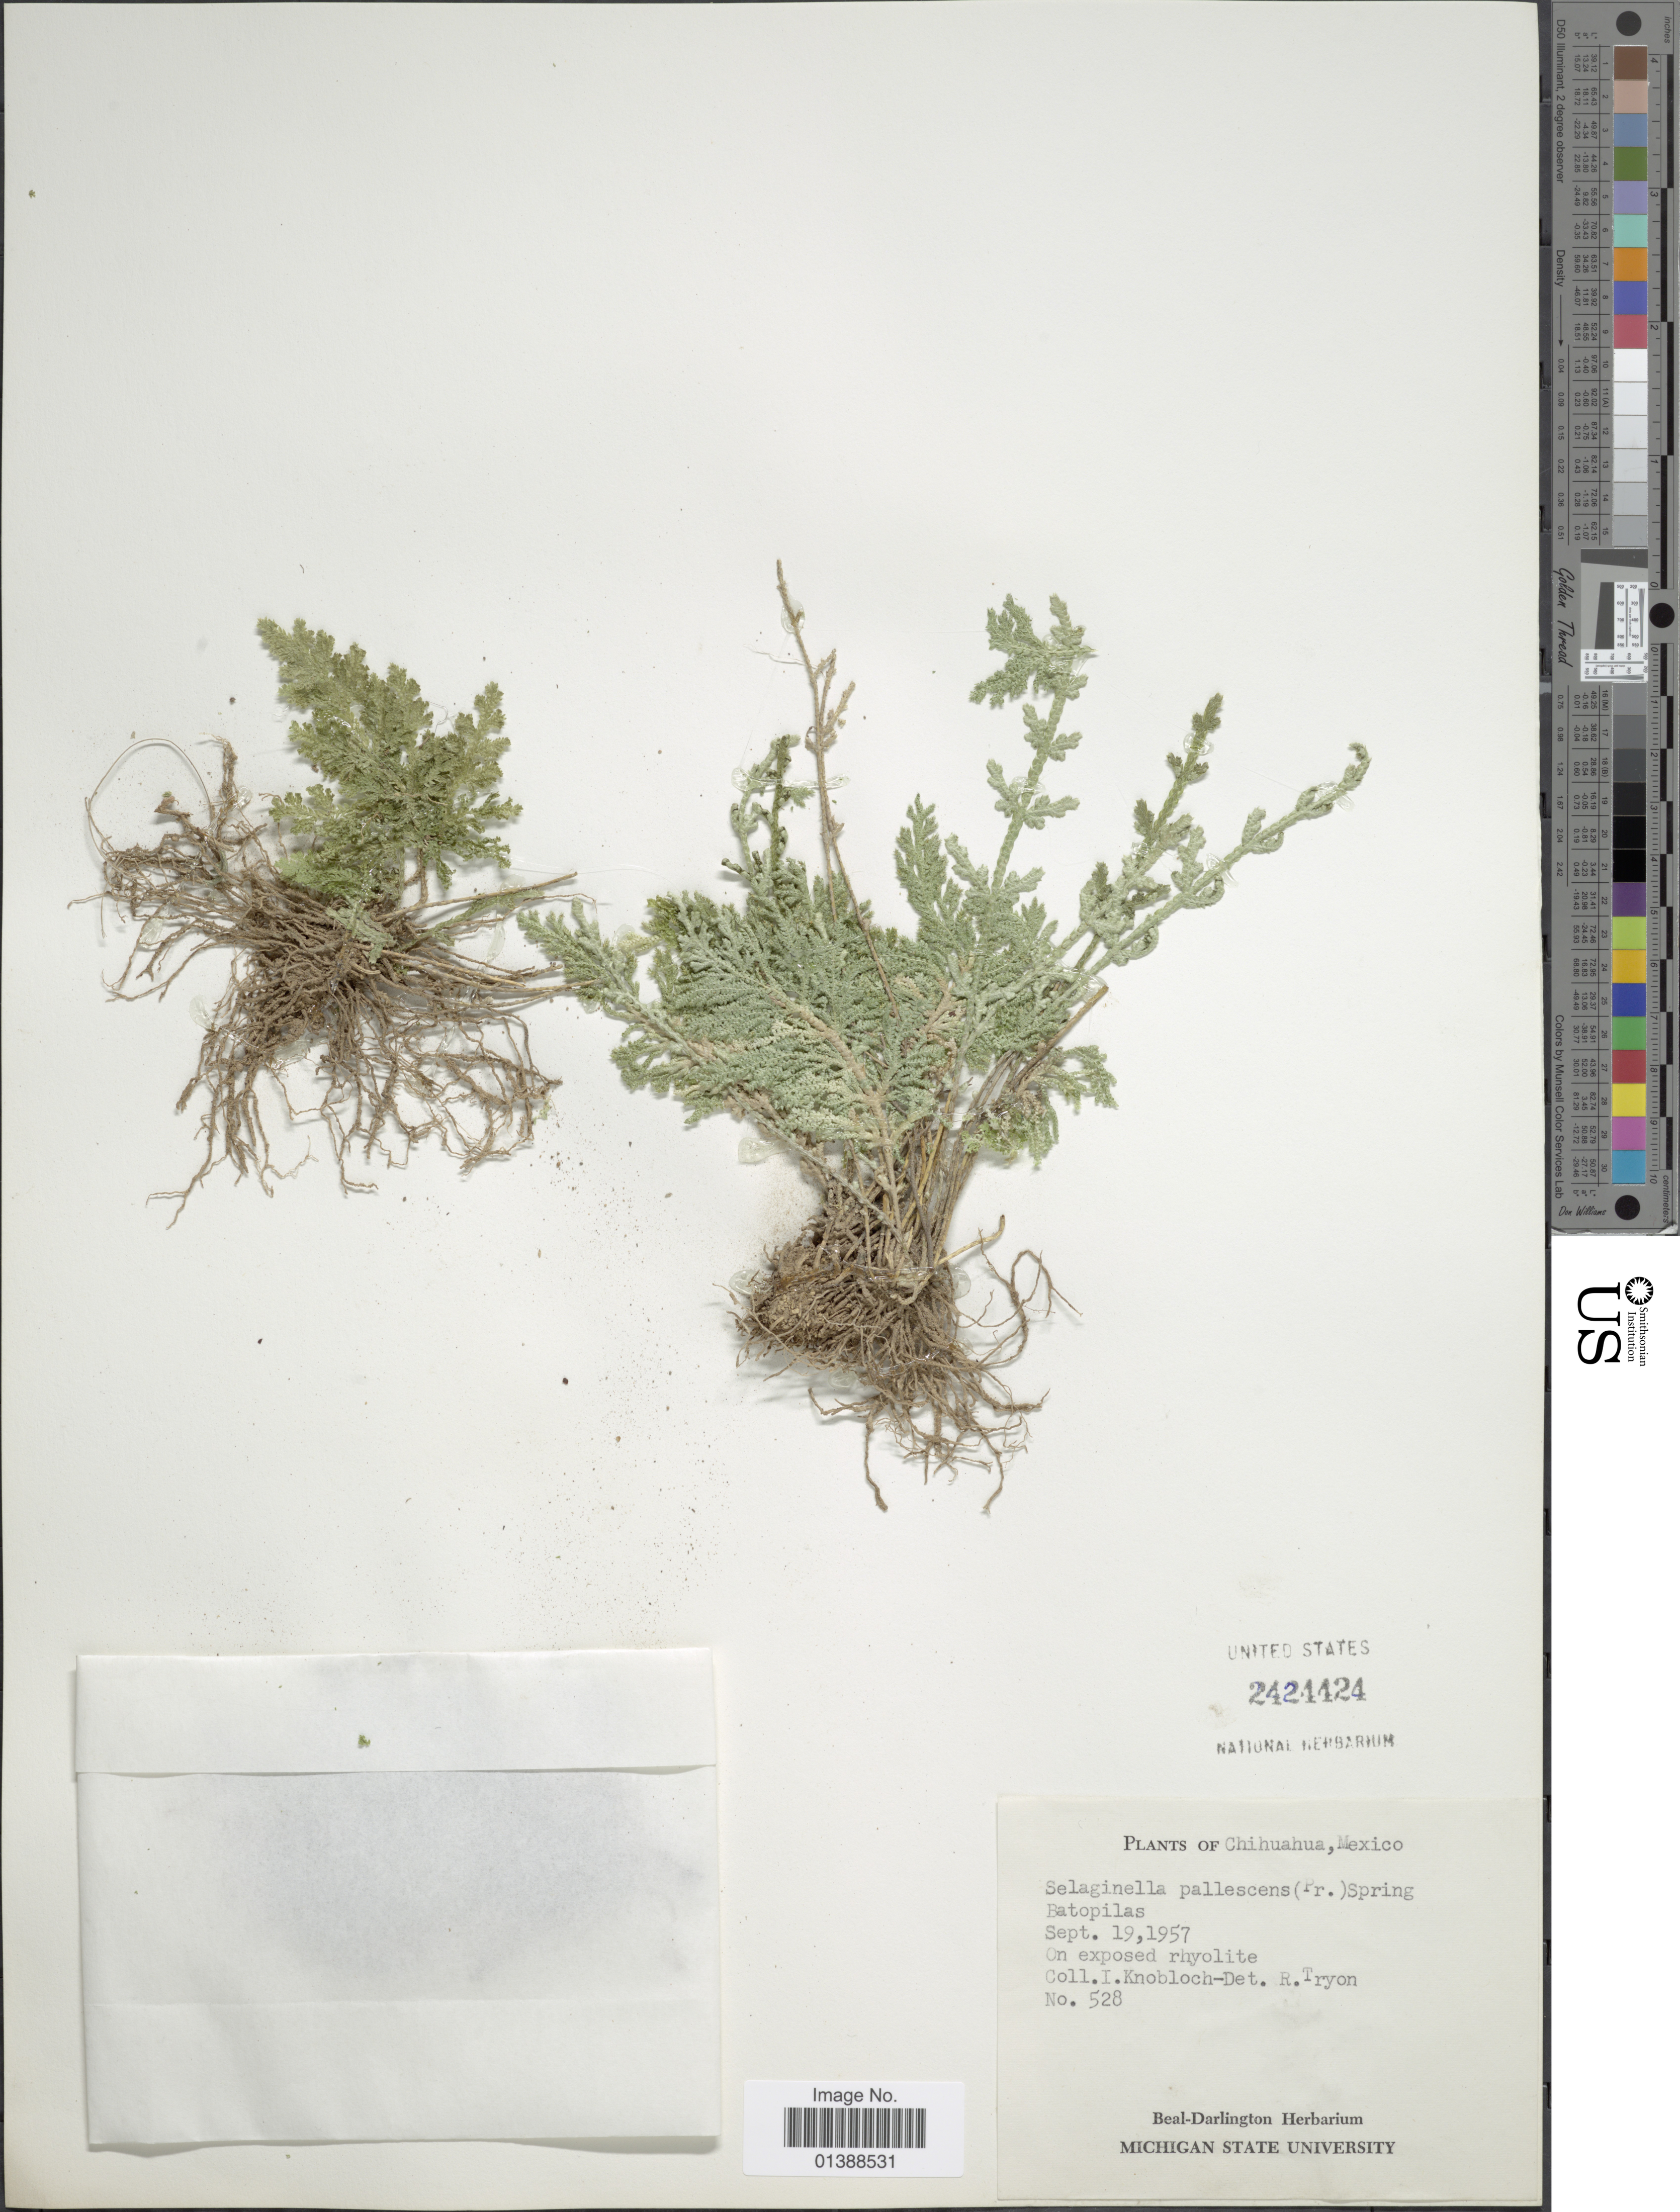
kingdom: Plantae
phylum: Tracheophyta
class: Lycopodiopsida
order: Selaginellales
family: Selaginellaceae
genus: Selaginella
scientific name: Selaginella pallescens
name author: (C. Presl) Spring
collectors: I. W. Knobloch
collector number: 528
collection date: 1957-09-19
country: Mexico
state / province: Chihuahua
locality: Batopilas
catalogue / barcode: US 2424424